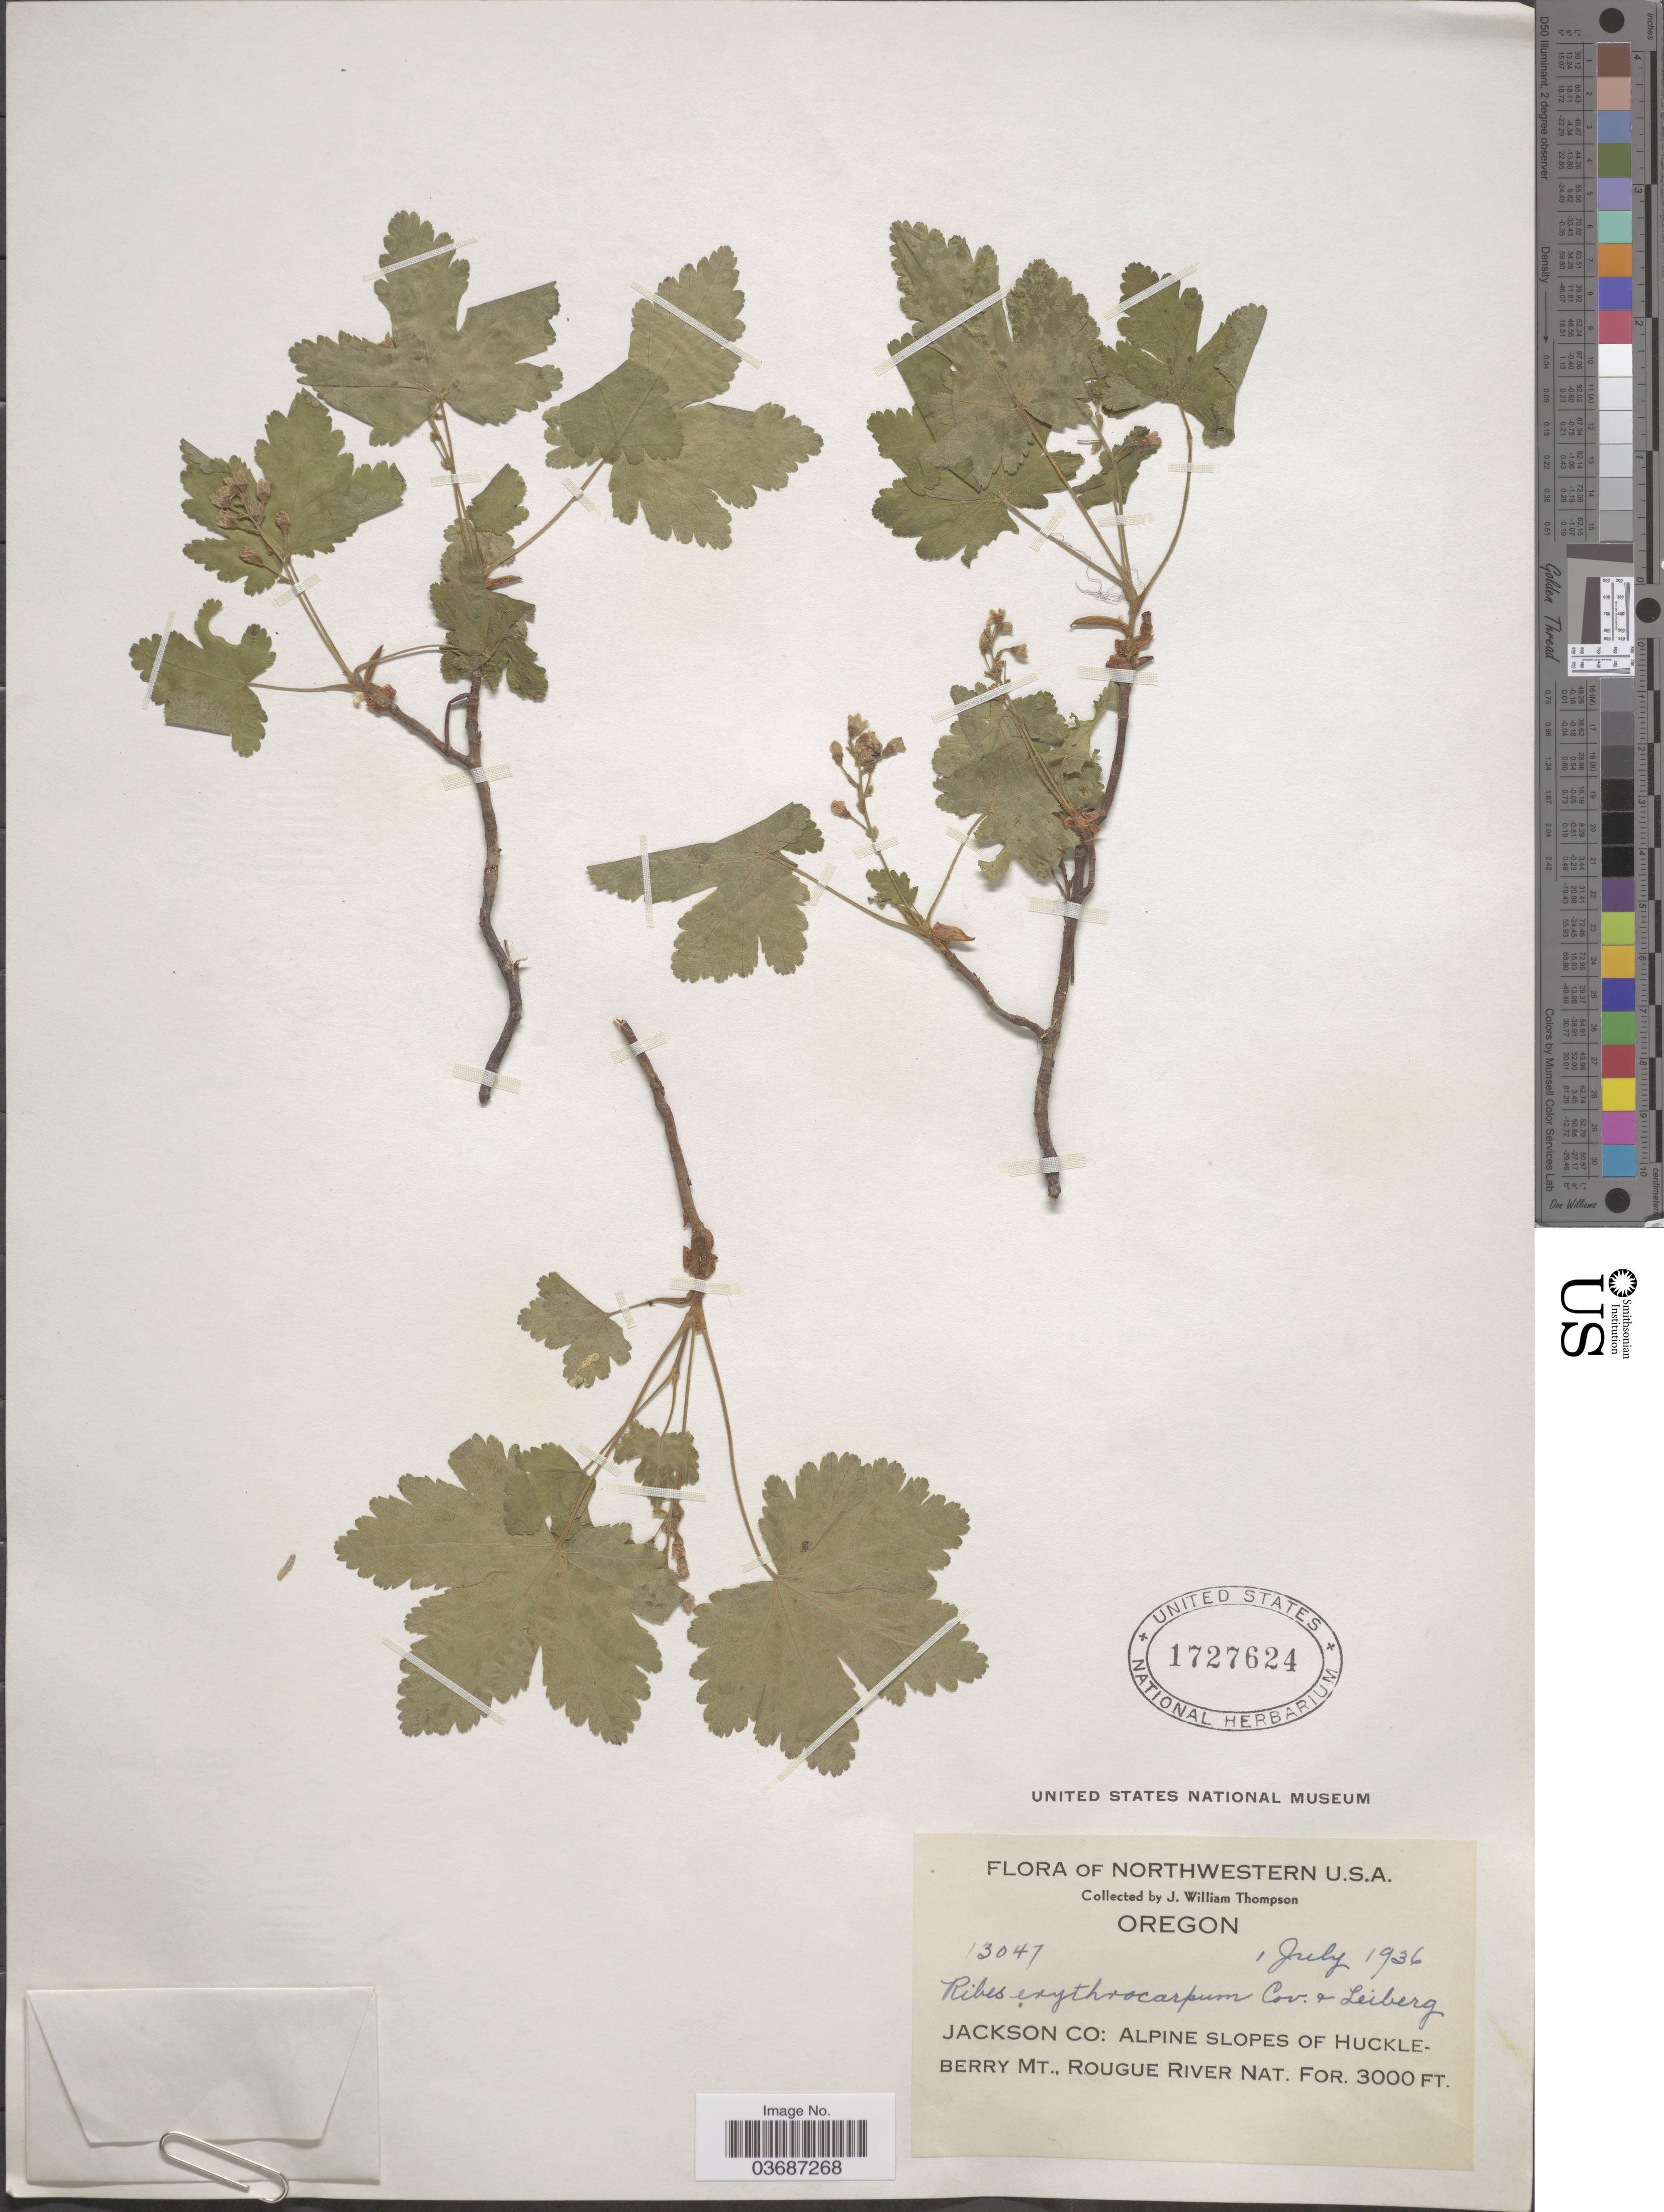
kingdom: Plantae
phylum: Tracheophyta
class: Magnoliopsida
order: Saxifragales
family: Grossulariaceae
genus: Ribes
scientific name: Ribes erythrocarpum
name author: Coville & Leiberg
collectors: J. W. Thompson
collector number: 13047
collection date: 1936-07-01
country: United States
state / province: Oregon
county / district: Jackson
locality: Jackson Co: Alpine slopes of Huckleberry Mt., Rougue River Nat.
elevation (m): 914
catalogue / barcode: US 1727624